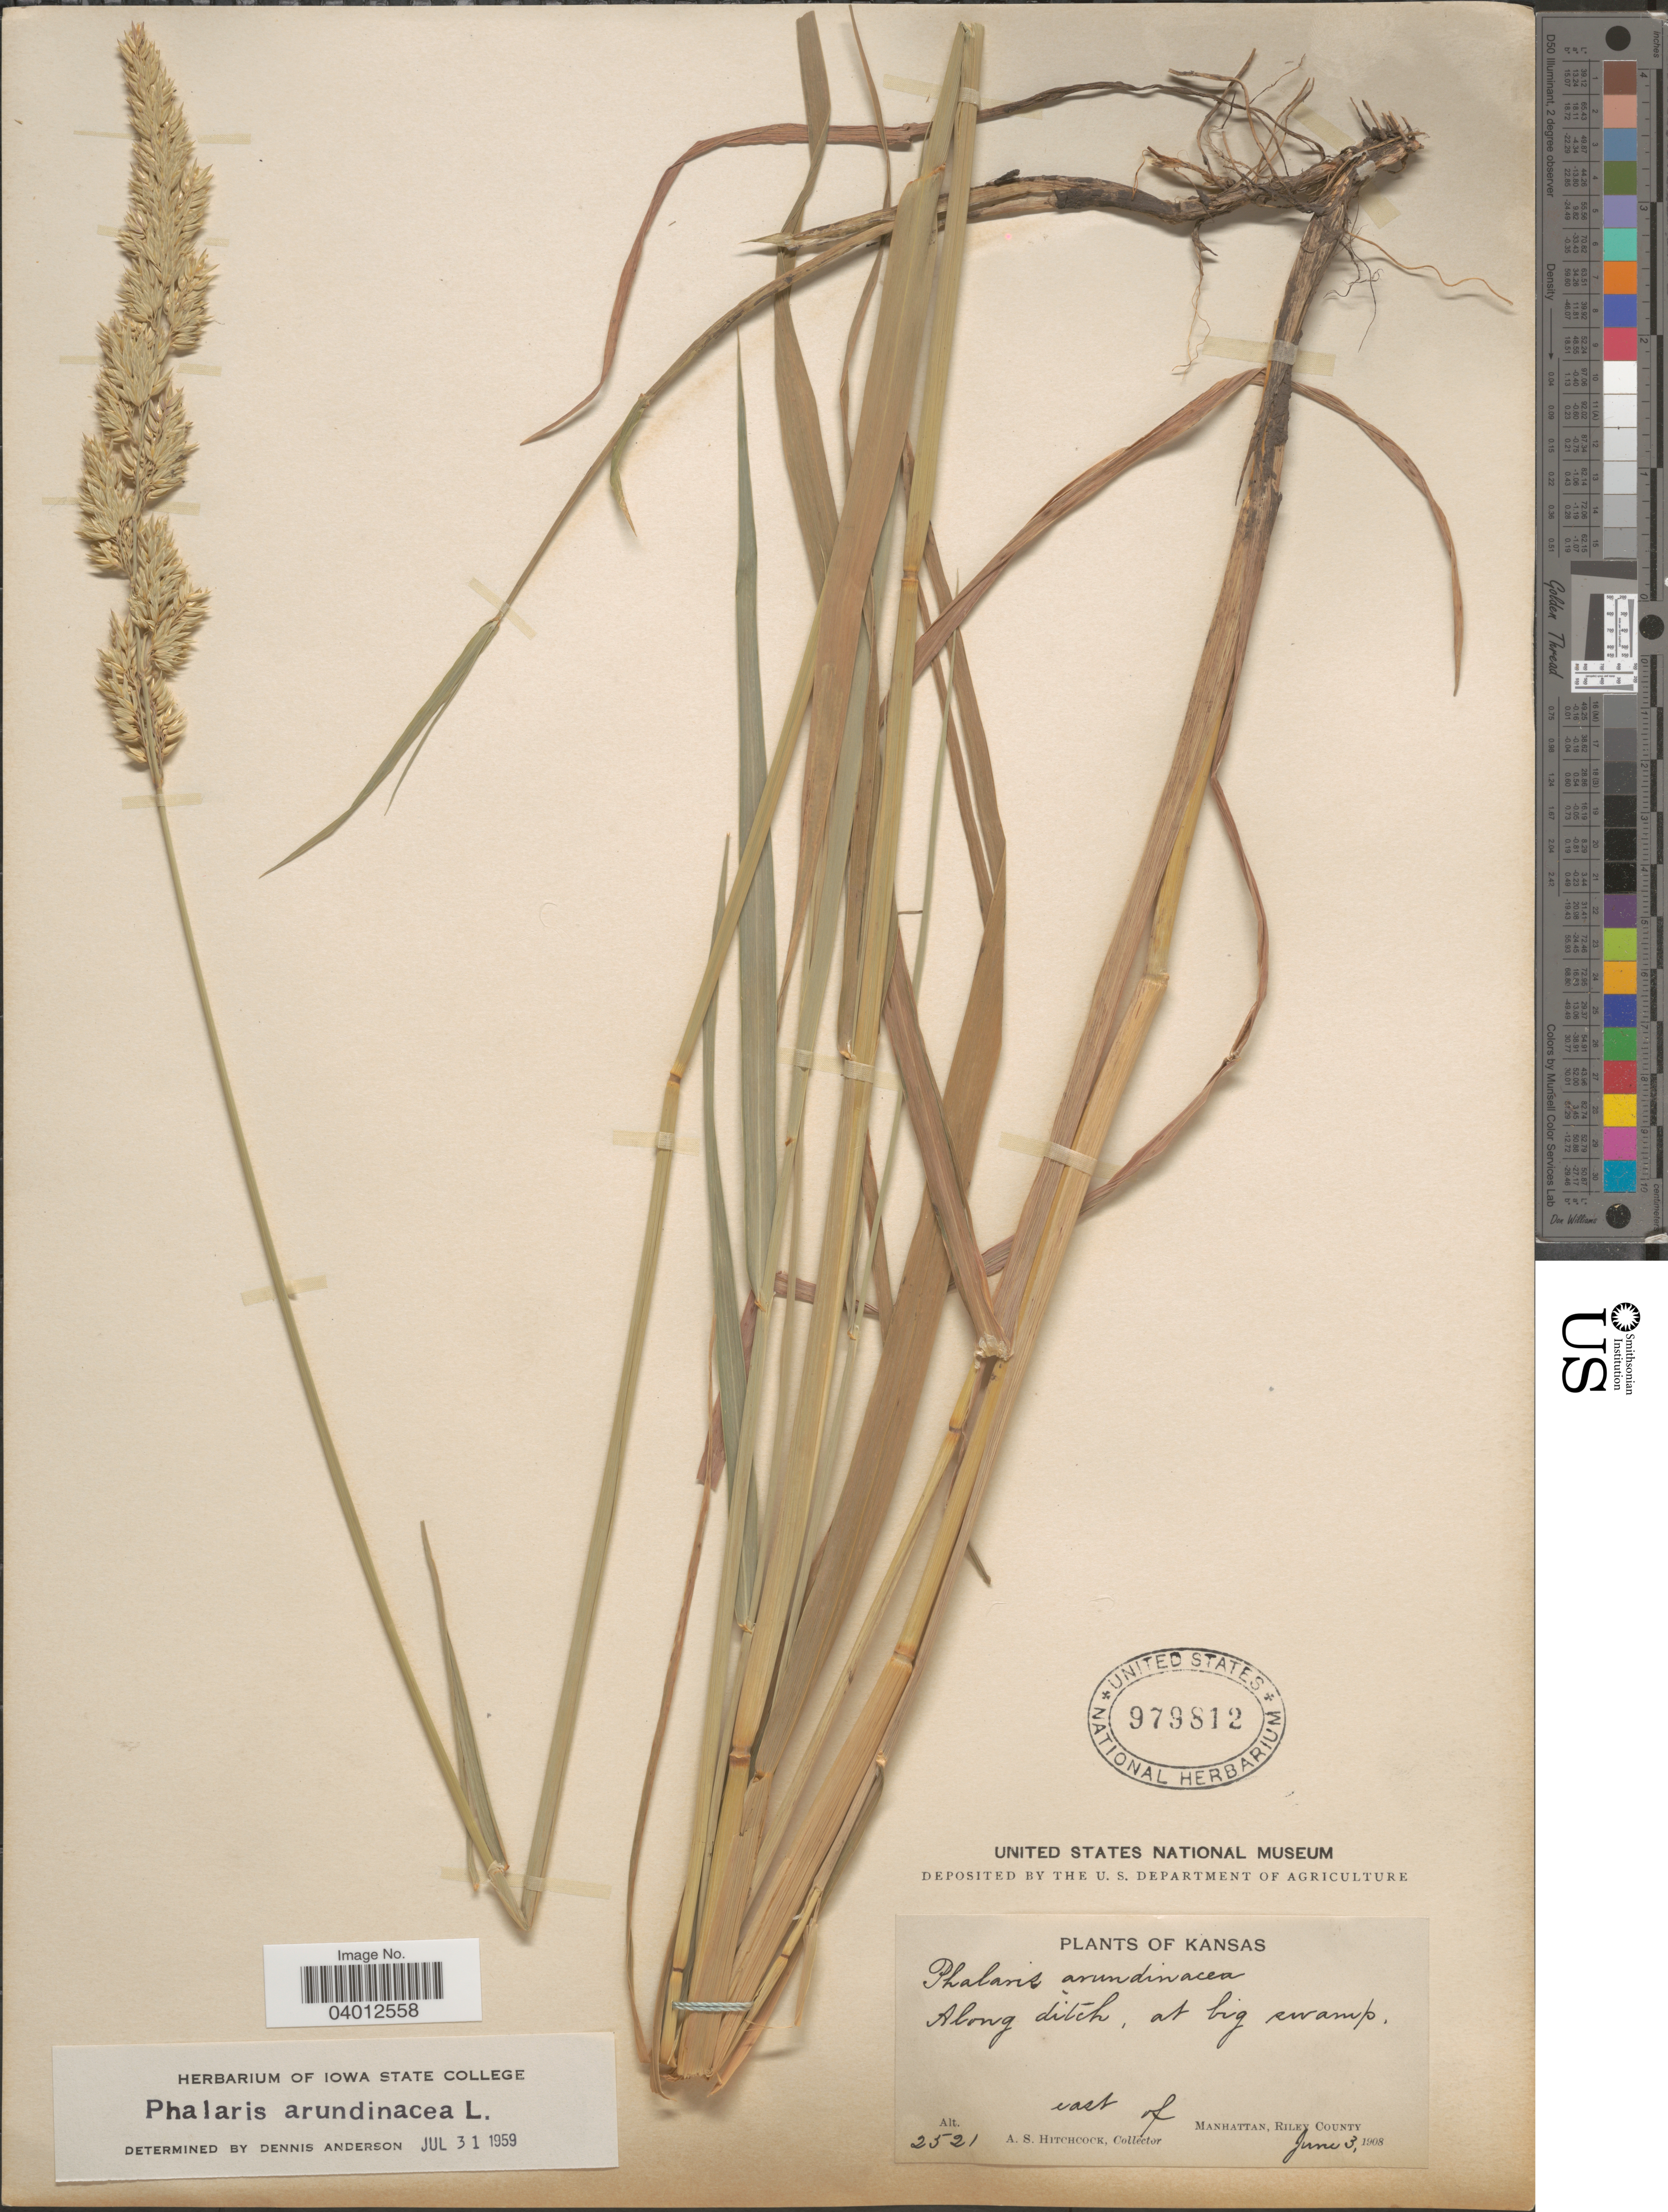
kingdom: Plantae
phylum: Tracheophyta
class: Liliopsida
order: Poales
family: Poaceae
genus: Phalaris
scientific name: Phalaris arundinacea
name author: L.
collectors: A. S. Hitchcock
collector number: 2521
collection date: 1908-06-03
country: United States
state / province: Kansas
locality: East of Manhattan, Riley County.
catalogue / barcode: US 979812